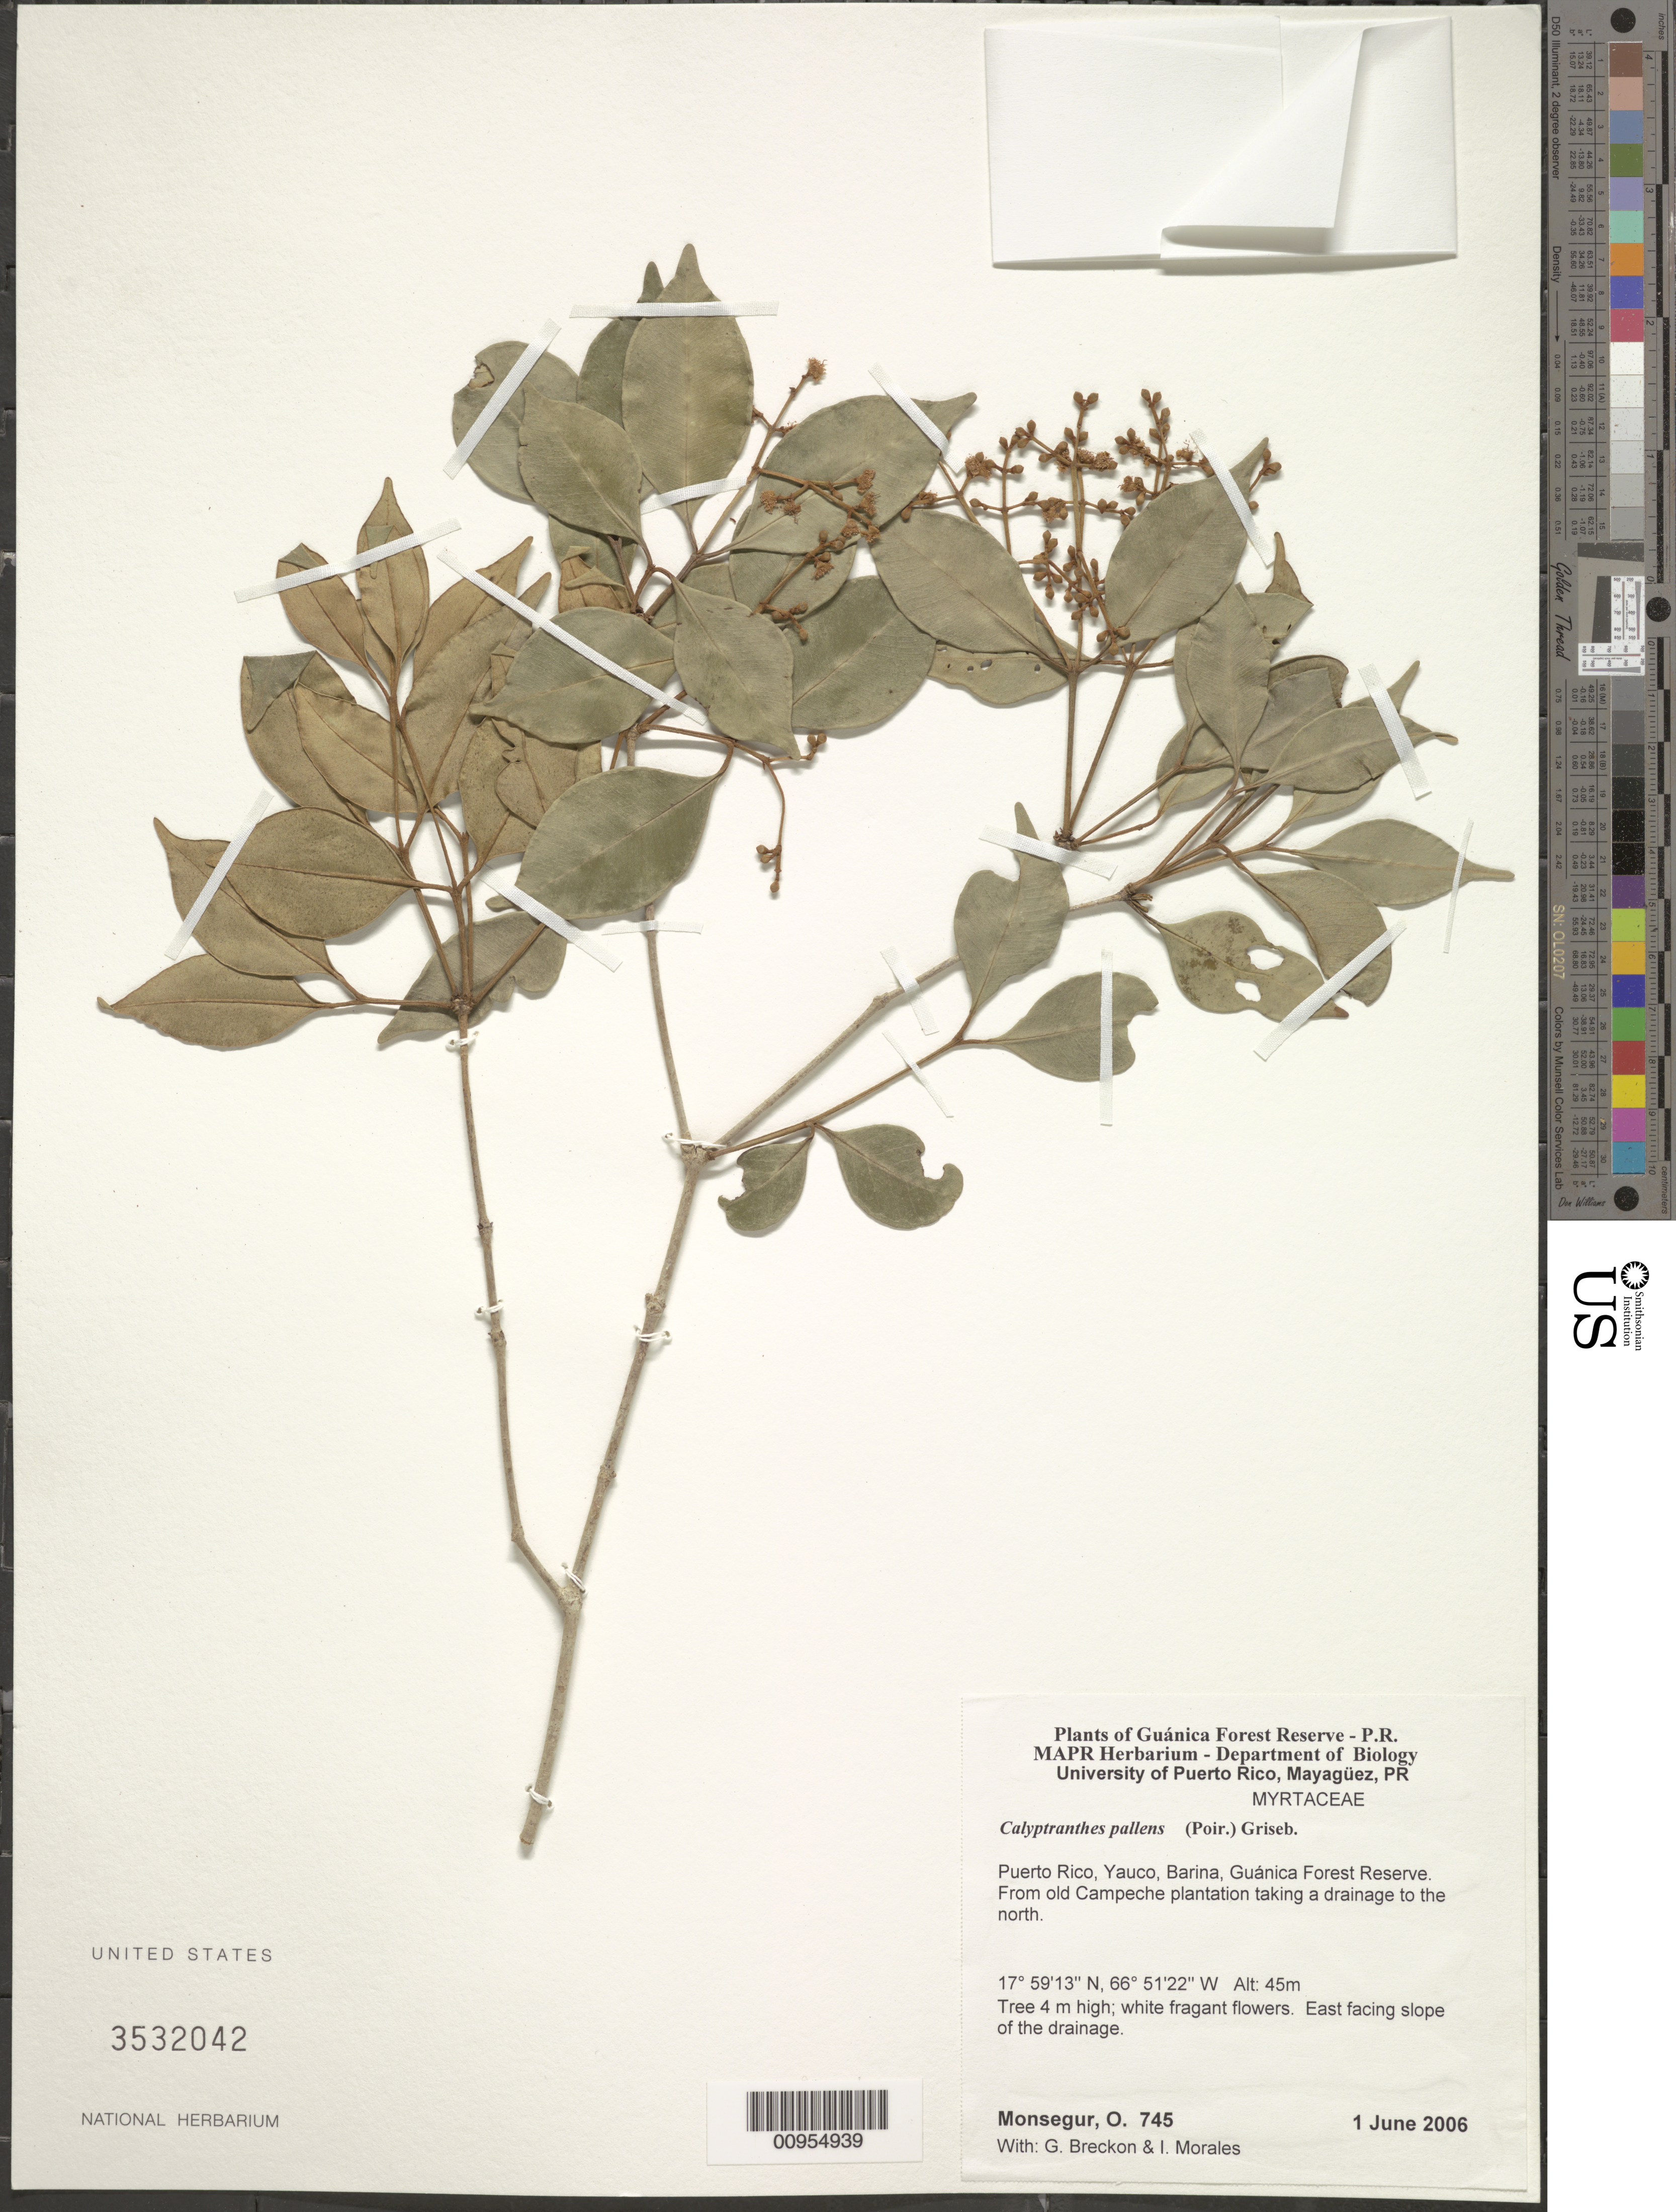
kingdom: Plantae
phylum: Tracheophyta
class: Magnoliopsida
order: Myrtales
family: Myrtaceae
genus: Myrcia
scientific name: Myrcia neopallens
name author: A.R. Lourenço & E. Lucas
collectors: O. Monsegur, G. J. Breckon & I. Morales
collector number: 745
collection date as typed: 01 Jun 2006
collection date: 2006-06-01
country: Puerto Rico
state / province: Yauco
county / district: Barina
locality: Guánica Forest Reserve. From old Campeche plantation taking a drainage to the north.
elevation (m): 45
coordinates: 17.59133, 66.51221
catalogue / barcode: US 3532042